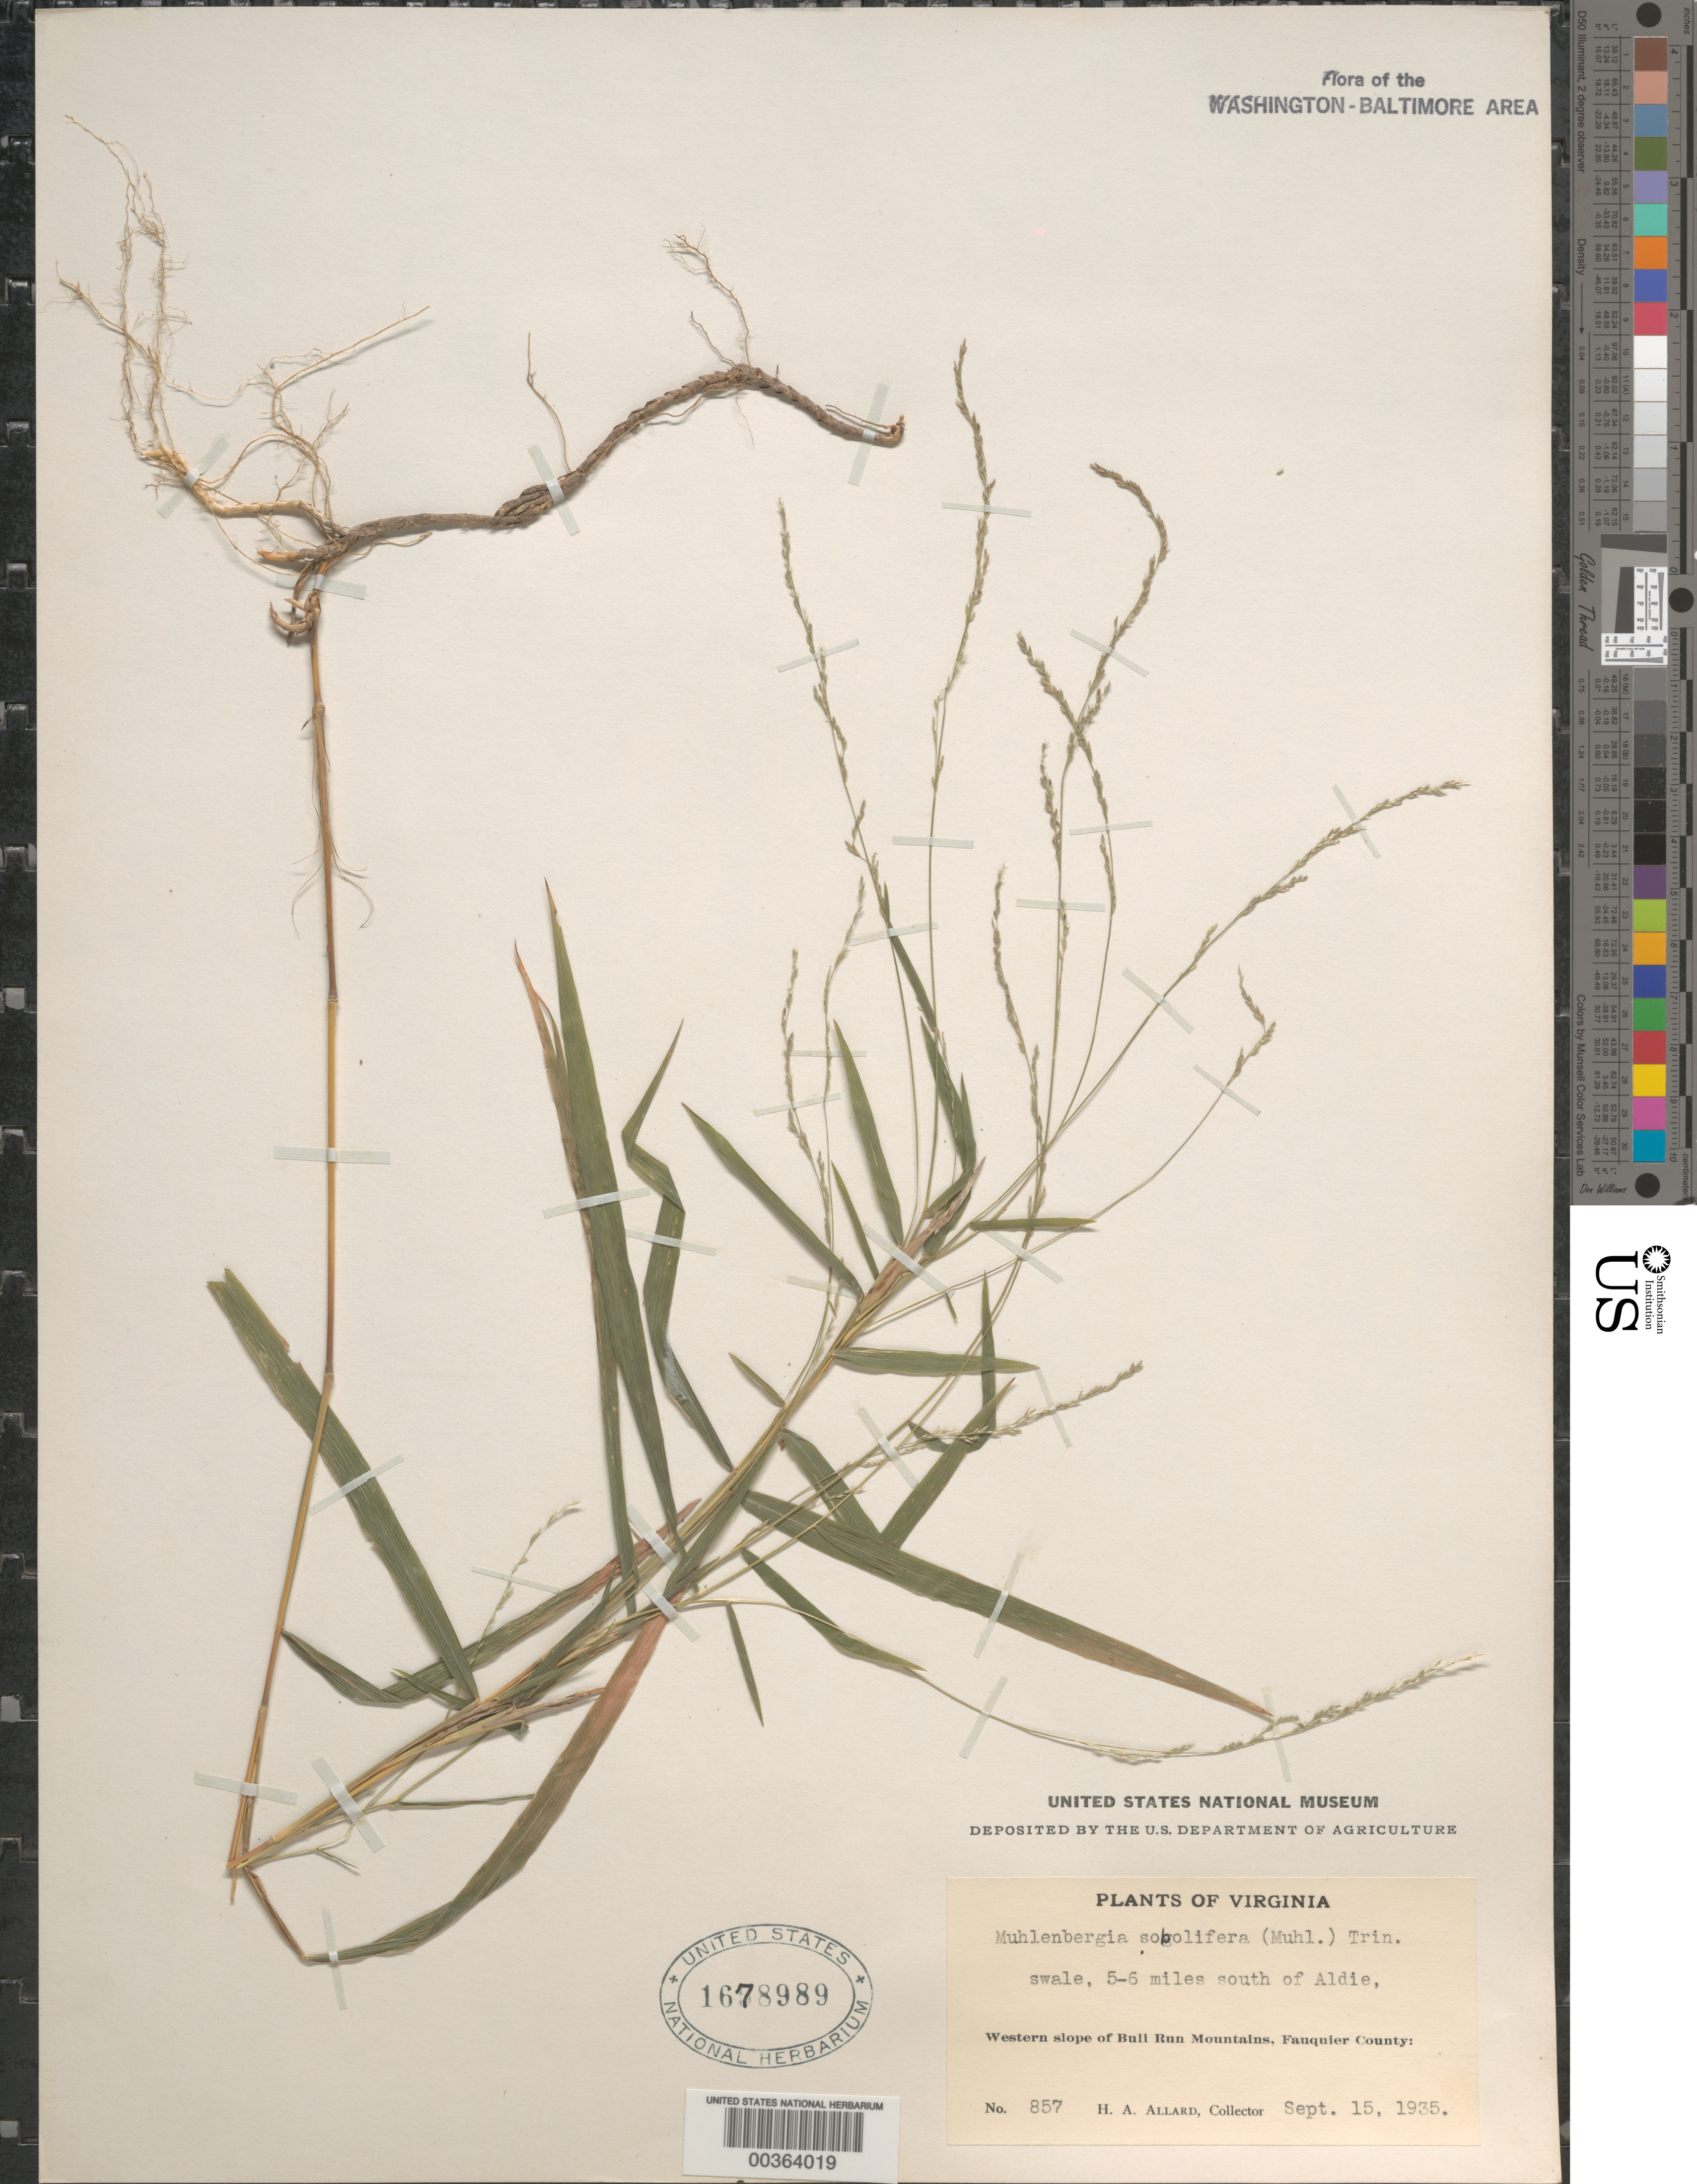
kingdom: Plantae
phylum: Tracheophyta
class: Liliopsida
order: Poales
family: Poaceae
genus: Muhlenbergia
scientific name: Muhlenbergia sobolifera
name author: (Muhl. ex Willd.) Trin.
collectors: H. A. Allard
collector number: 857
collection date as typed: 15 Sep 1935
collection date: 1935-09-15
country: United States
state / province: Virginia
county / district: Fauquier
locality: Bull Run Mts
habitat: Swale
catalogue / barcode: US 1678989